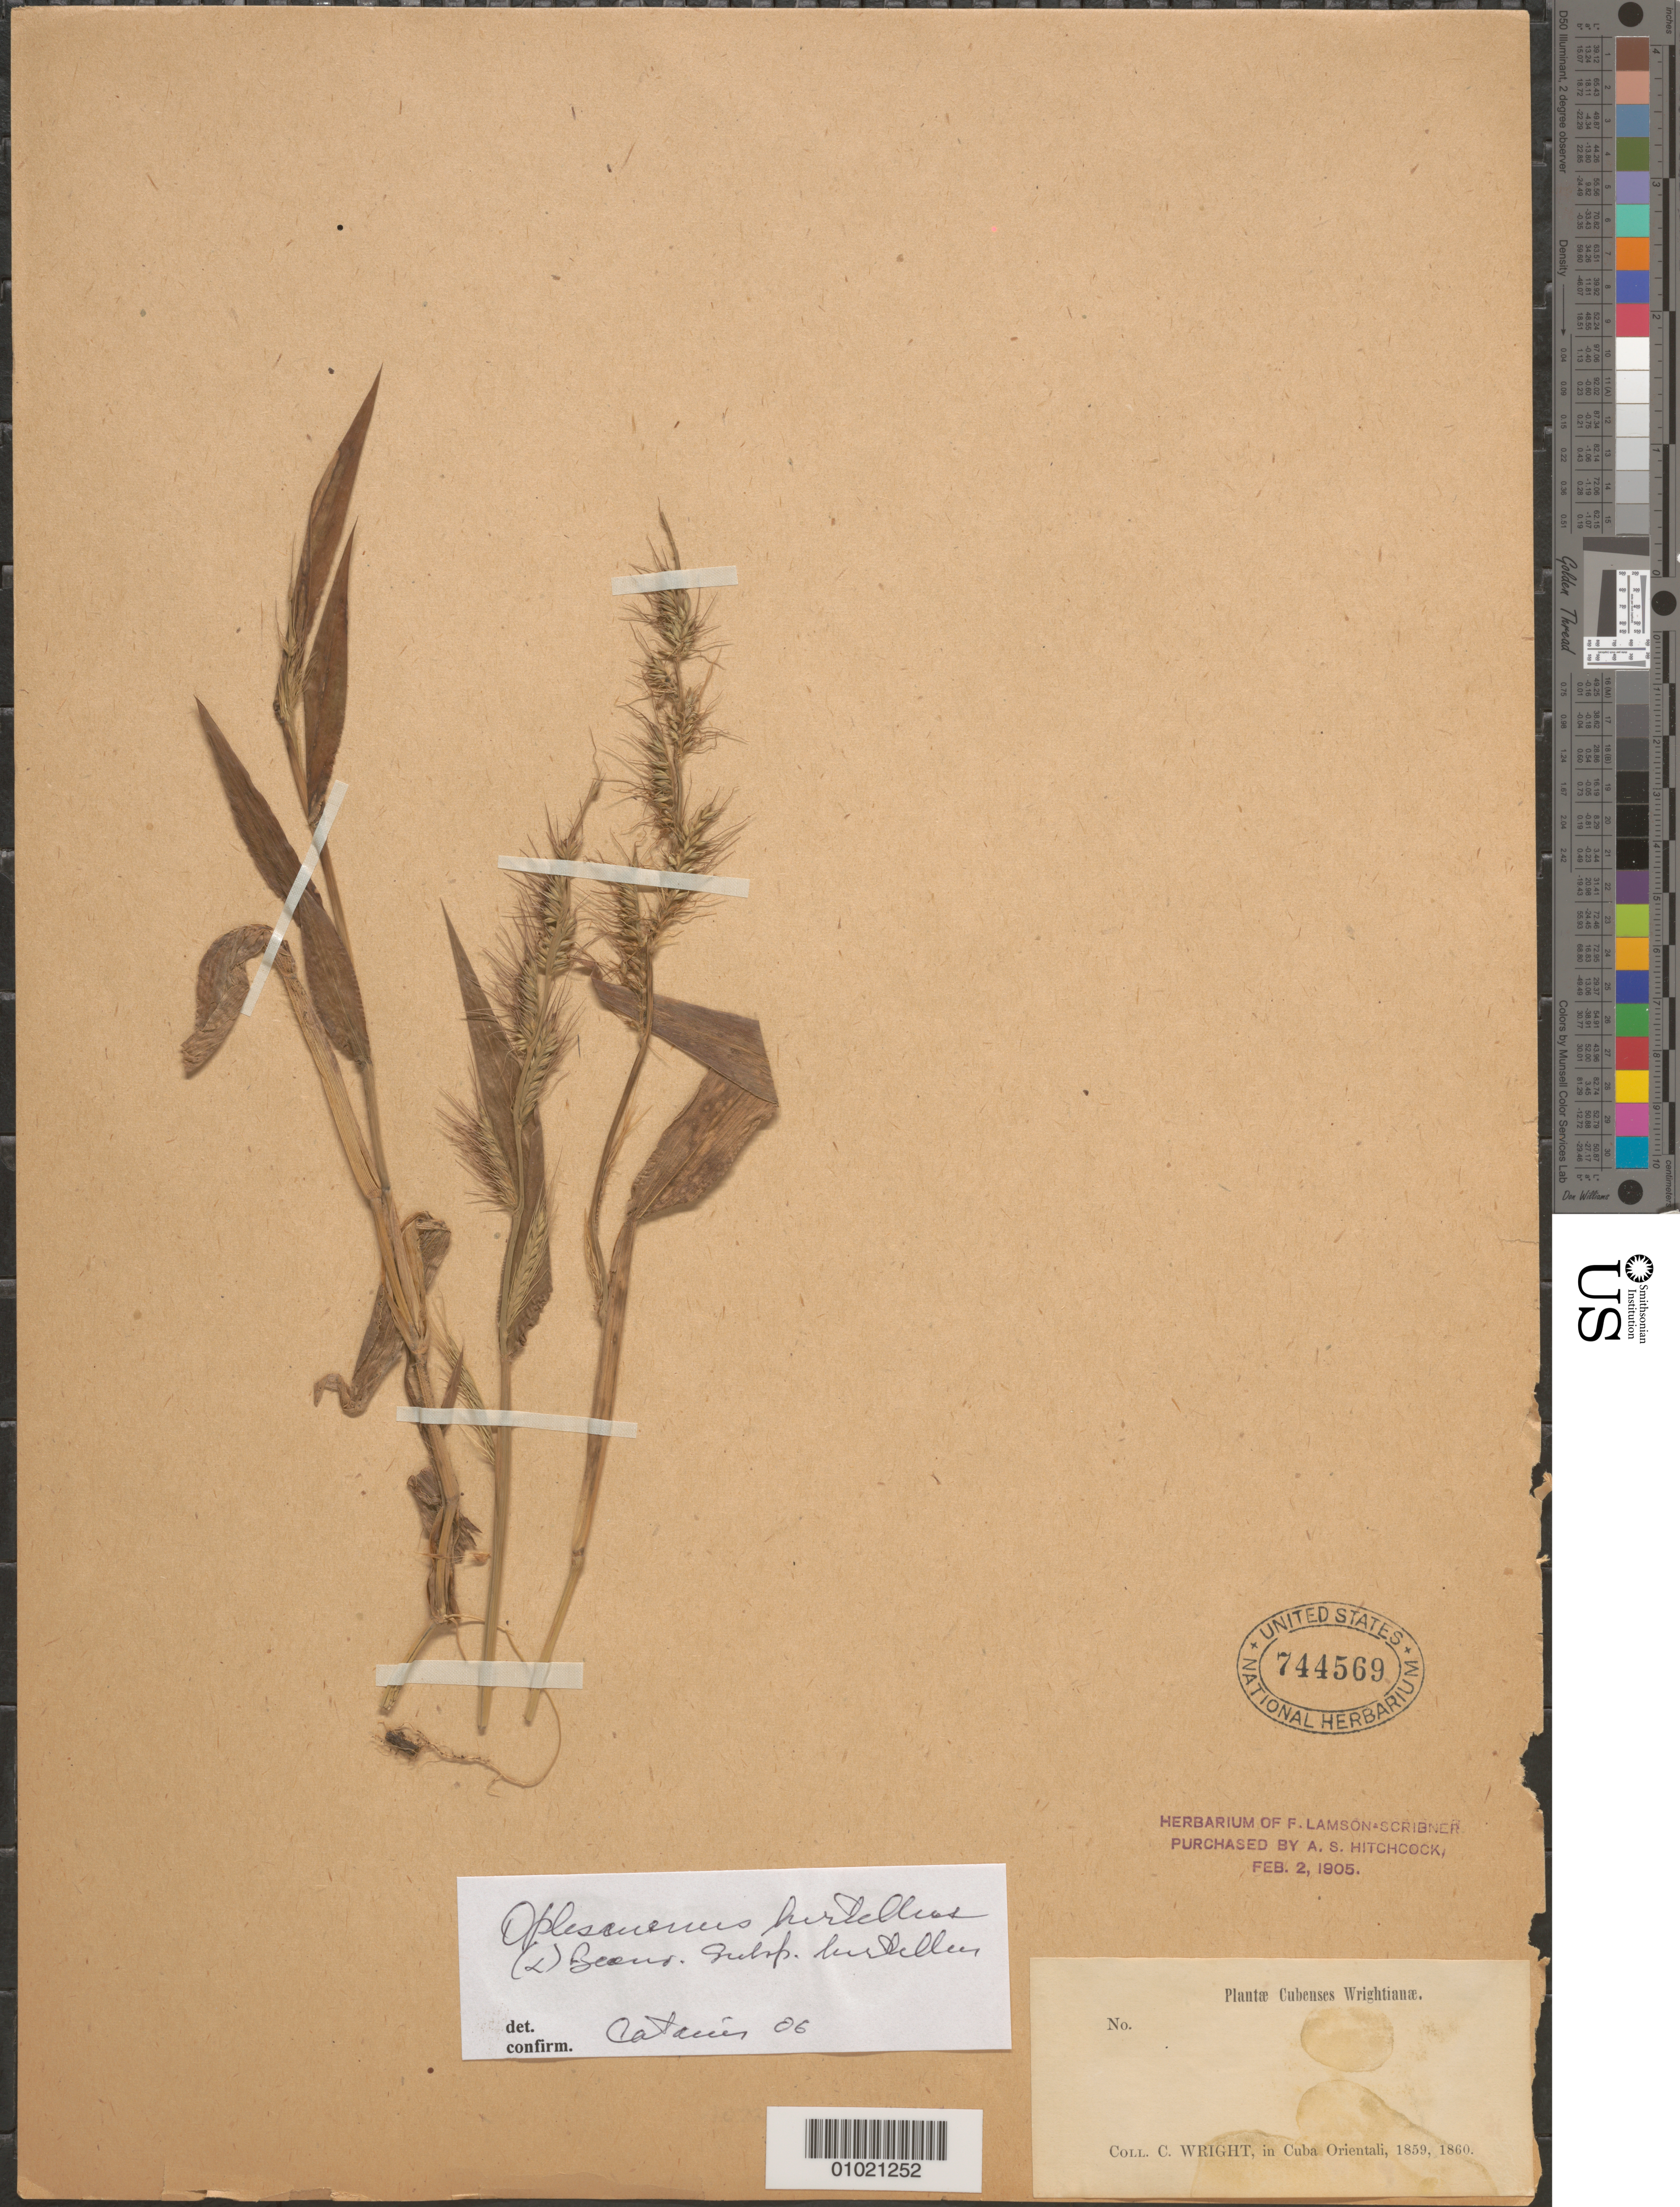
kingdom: Plantae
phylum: Tracheophyta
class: Liliopsida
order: Poales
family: Poaceae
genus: Oplismenus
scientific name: Oplismenus hirtellus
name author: (L.) P. Beauv.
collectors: C. Wright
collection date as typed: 1859 to -- ---1860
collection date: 1859/1860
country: Cuba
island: Cuba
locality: Oriente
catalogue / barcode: US 744569